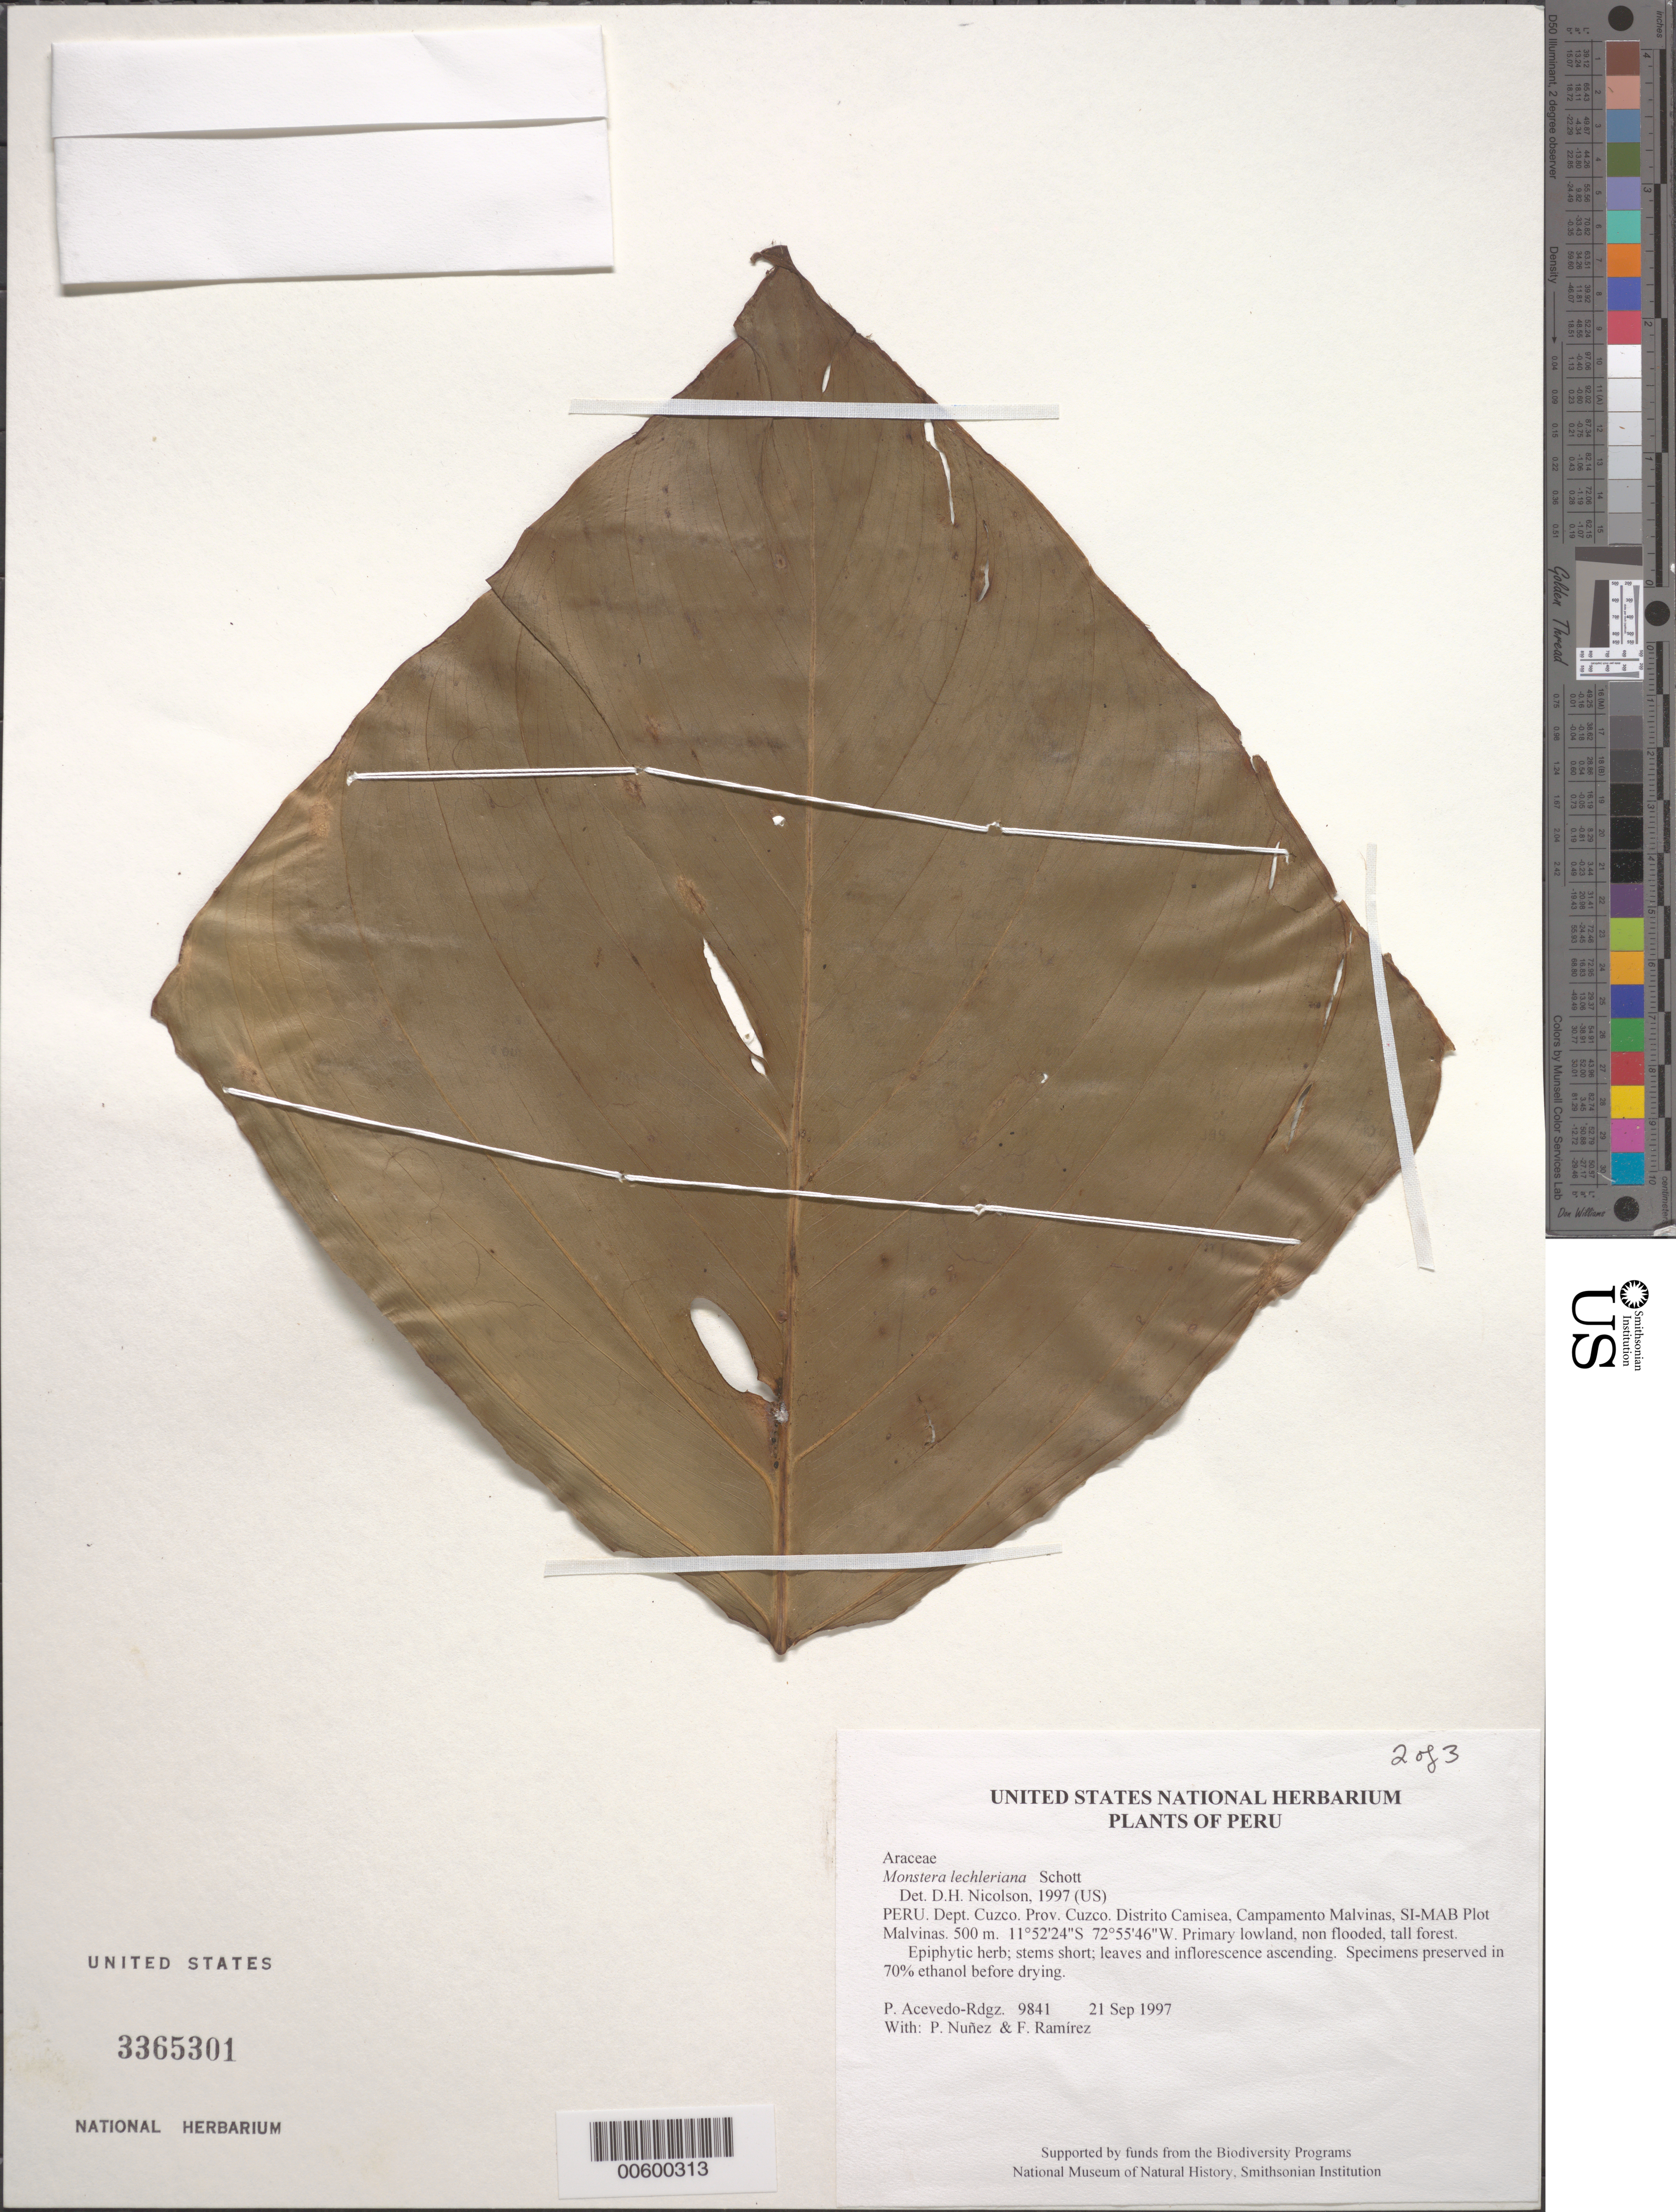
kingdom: Plantae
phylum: Tracheophyta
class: Liliopsida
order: Alismatales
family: Araceae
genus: Monstera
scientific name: Monstera lechleriana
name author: Schott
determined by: Nicolson, Dan H.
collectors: P. Acevedo-Rodr., P. Nuñez V. & F. Ramirez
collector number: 9841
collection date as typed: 21 Sep 1997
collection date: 1997-09-21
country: Peru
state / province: Cusco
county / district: Cusco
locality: Distrito Camisea, Campamento Malvinas, SI-MAB Plot Malvinas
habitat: Primary lowland, non flooded, tall forest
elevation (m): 500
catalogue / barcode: US 3365301